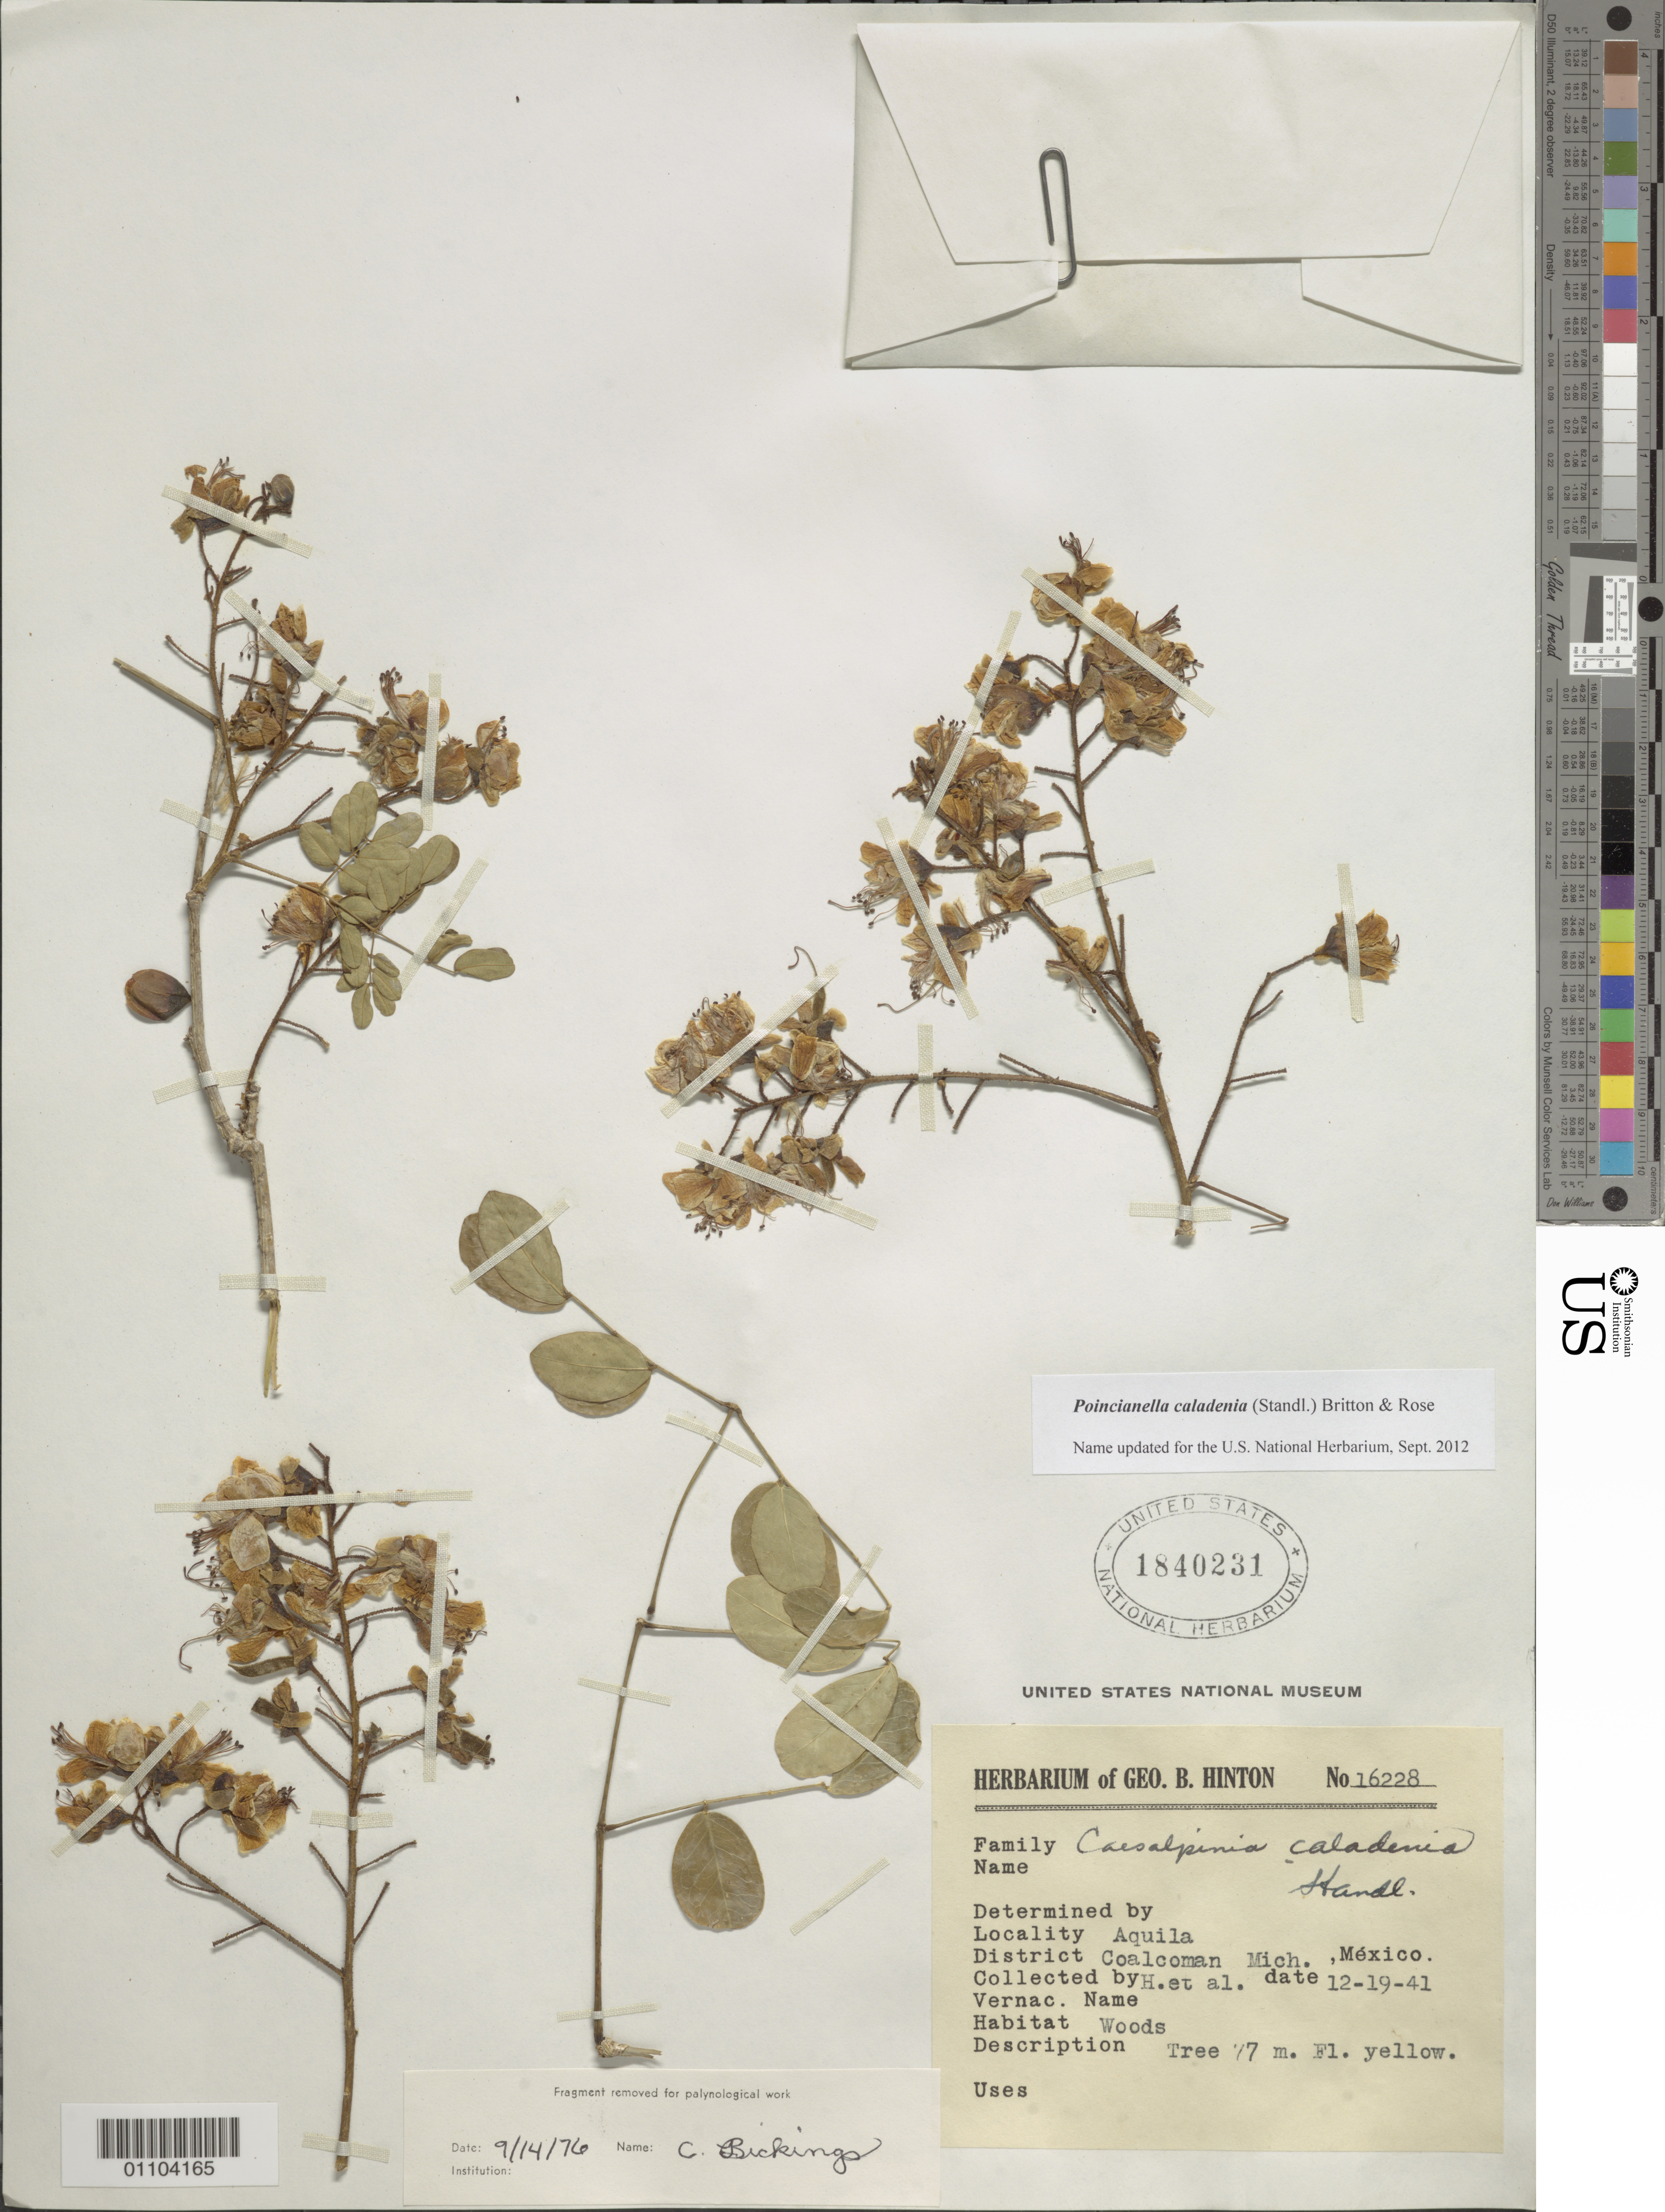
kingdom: Plantae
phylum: Tracheophyta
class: Magnoliopsida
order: Fabales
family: Fabaceae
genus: Erythrostemon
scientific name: Erythrostemon caladenia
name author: (Standl.) Gagnon & G.P. Lewis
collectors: G. B. Hinton et al.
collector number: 16228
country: Mexico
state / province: Michoácan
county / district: Coalcomán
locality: Aquila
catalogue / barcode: US 1840231